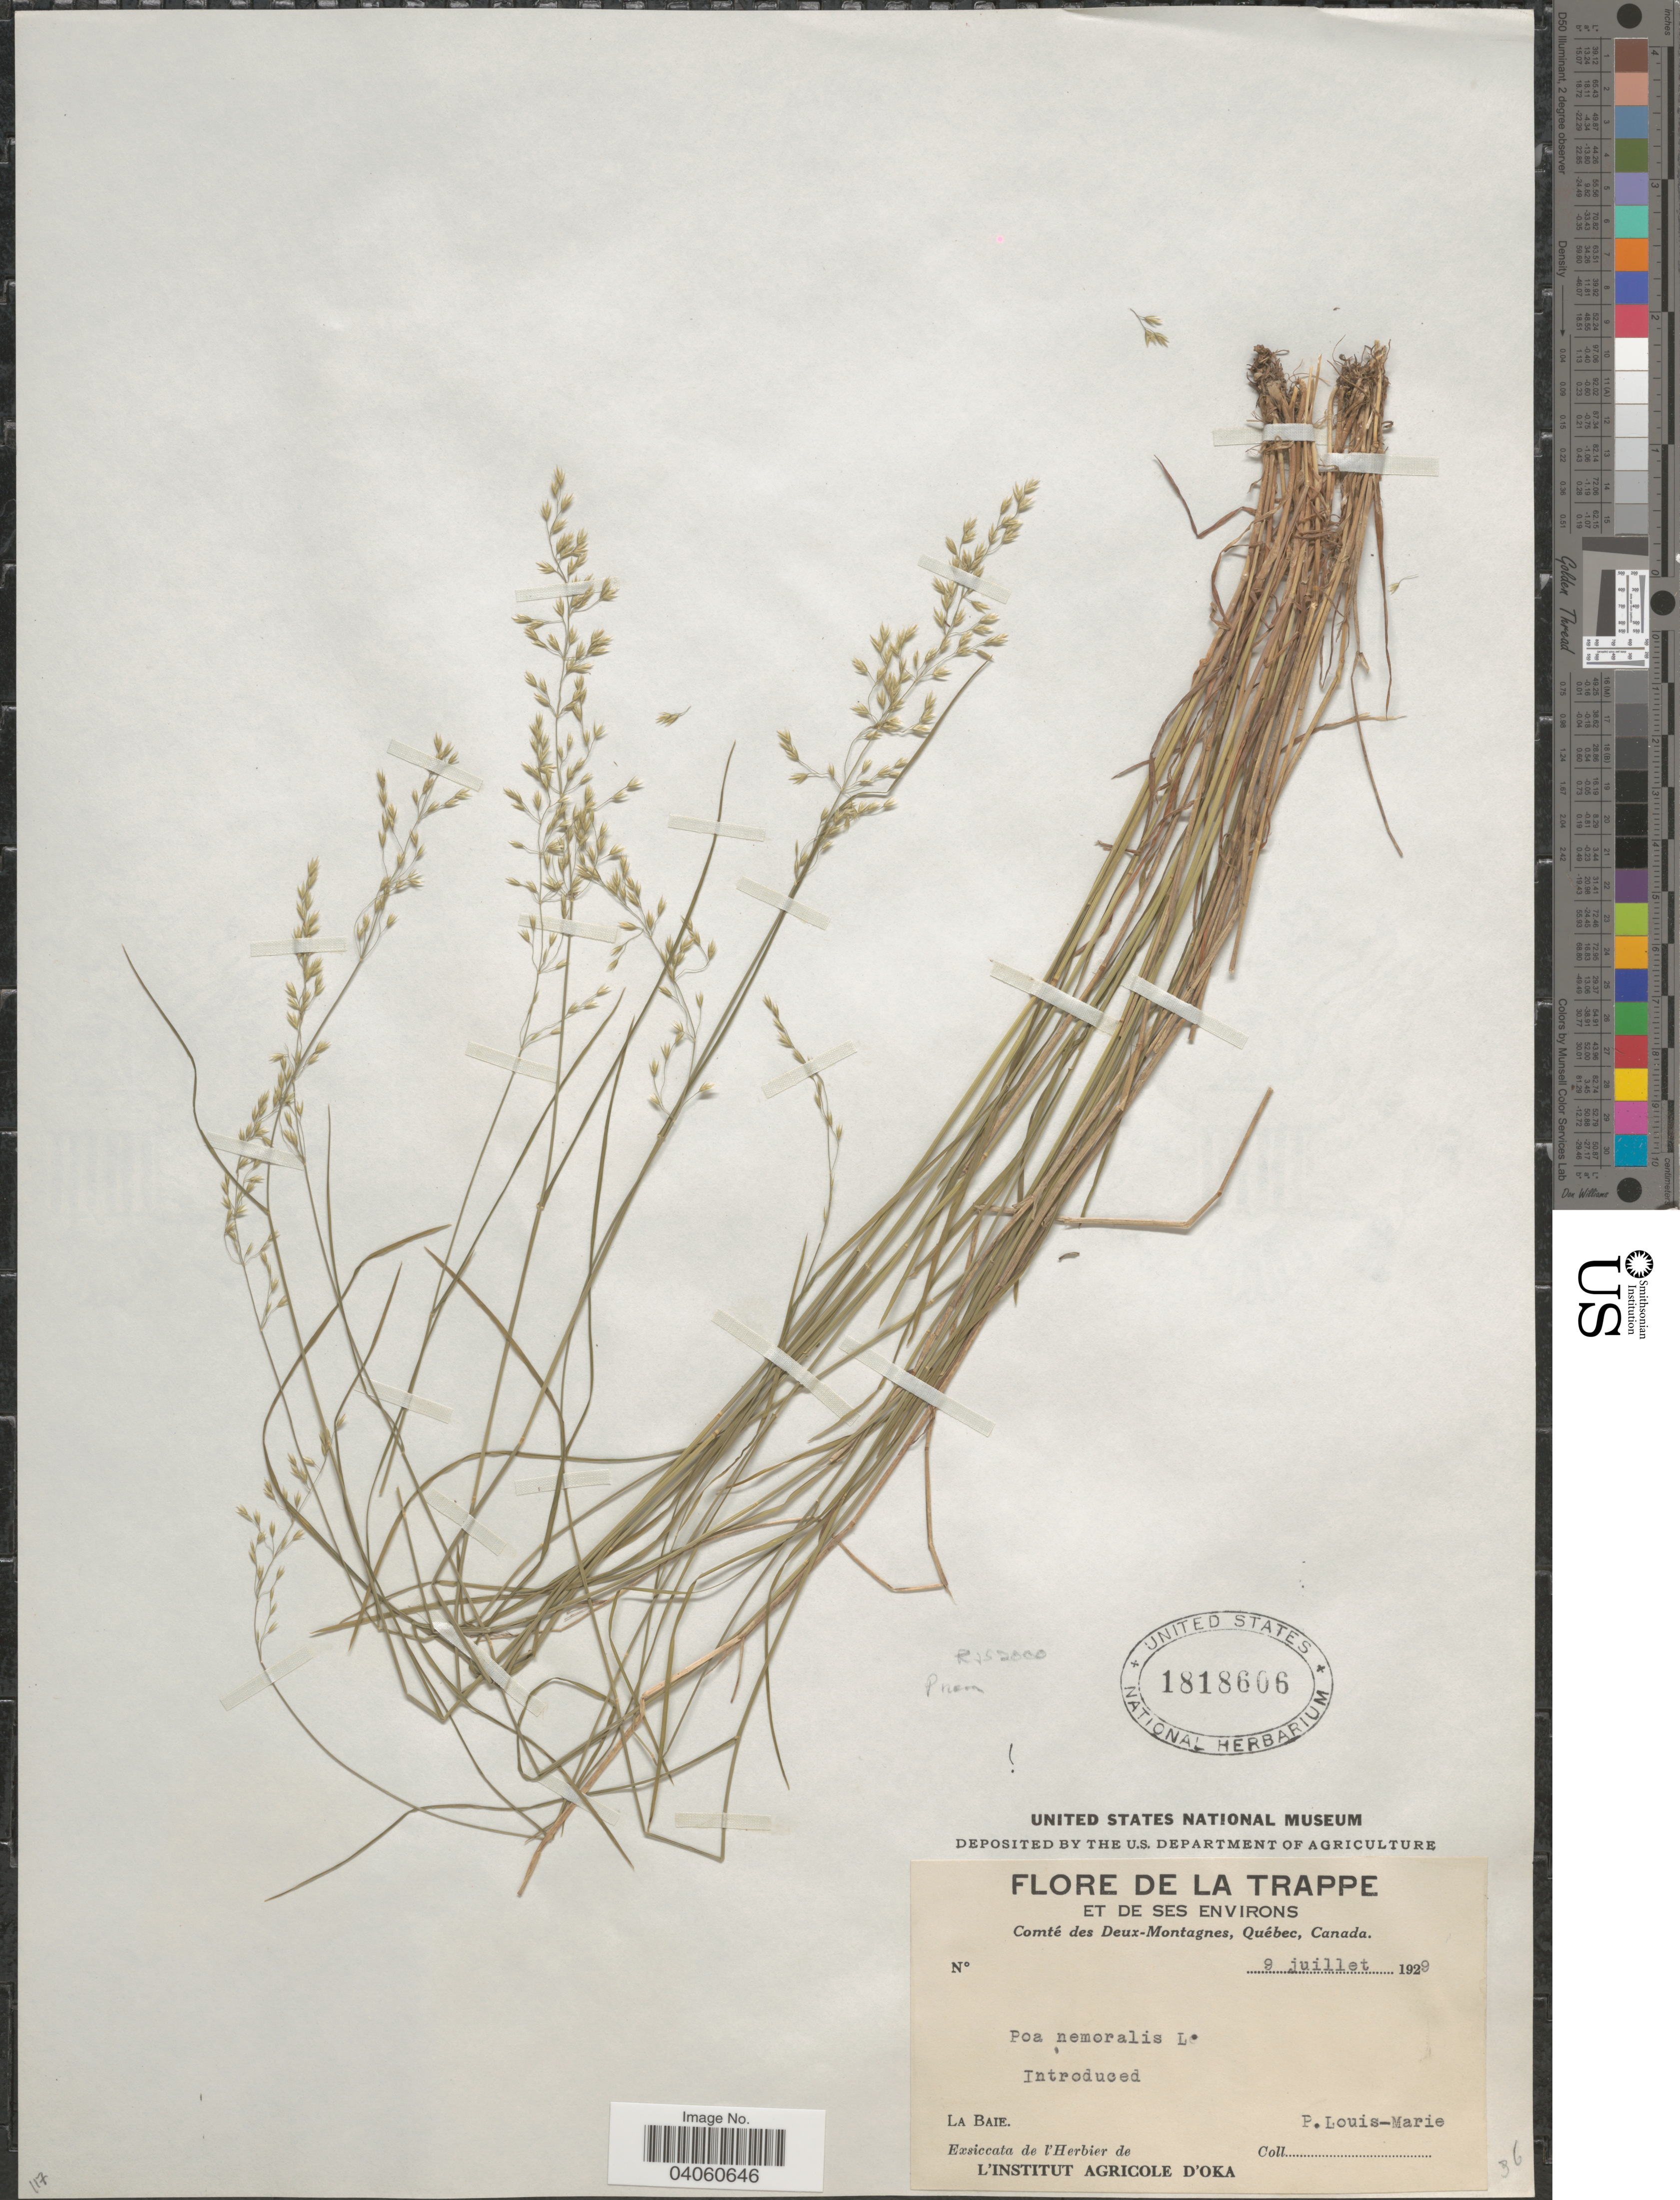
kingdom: Plantae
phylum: Tracheophyta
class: Liliopsida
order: Poales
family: Poaceae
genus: Poa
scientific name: Poa nemoralis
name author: L.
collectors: L.-M. LaLonde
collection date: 1929-07-09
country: Canada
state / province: Quebec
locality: La Trappe. Comté des Deux-Montagnes. La Baie.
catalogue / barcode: US 1818606